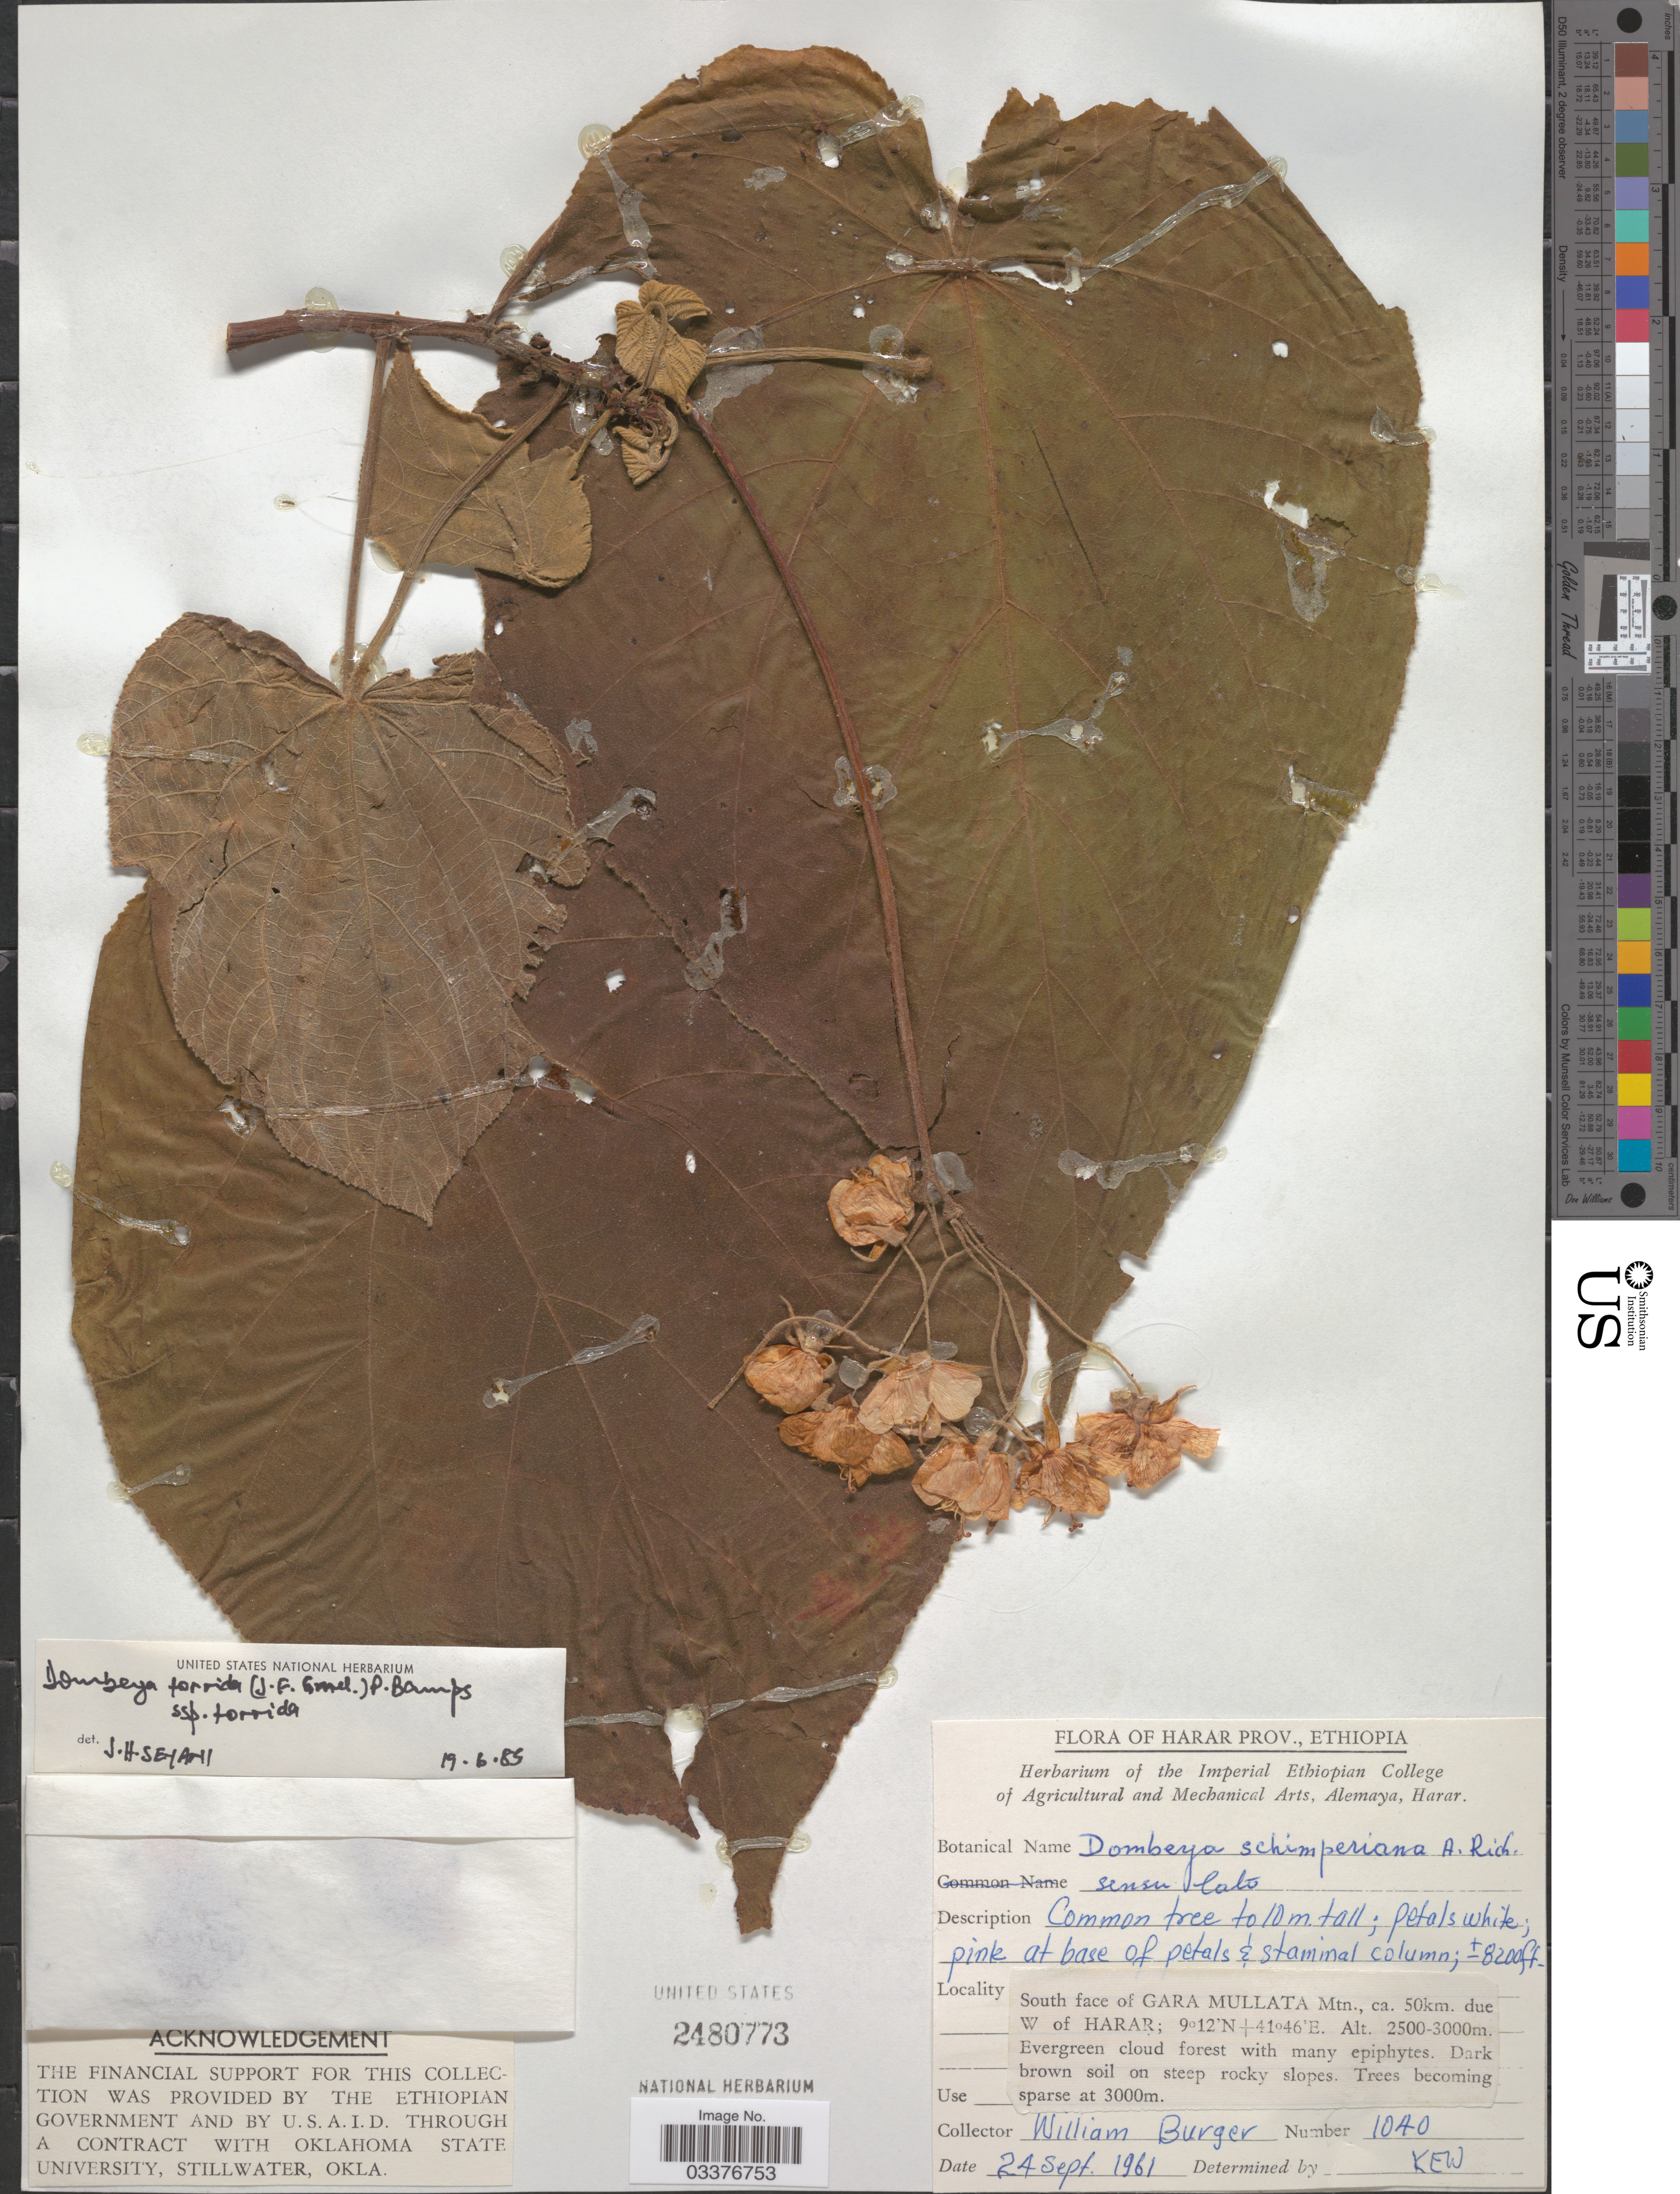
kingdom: Plantae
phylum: Tracheophyta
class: Magnoliopsida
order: Malvales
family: Malvaceae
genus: Dombeya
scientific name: Dombeya torrida subsp. torrida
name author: (J.F. Gmel.) Bamps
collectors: W. Burger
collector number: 1040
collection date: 1961-09-24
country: Ethiopia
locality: Harar Prov. South face of Gara Mullata Mtn, ca. 50km. due W of Harar.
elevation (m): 2499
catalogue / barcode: US 2480773